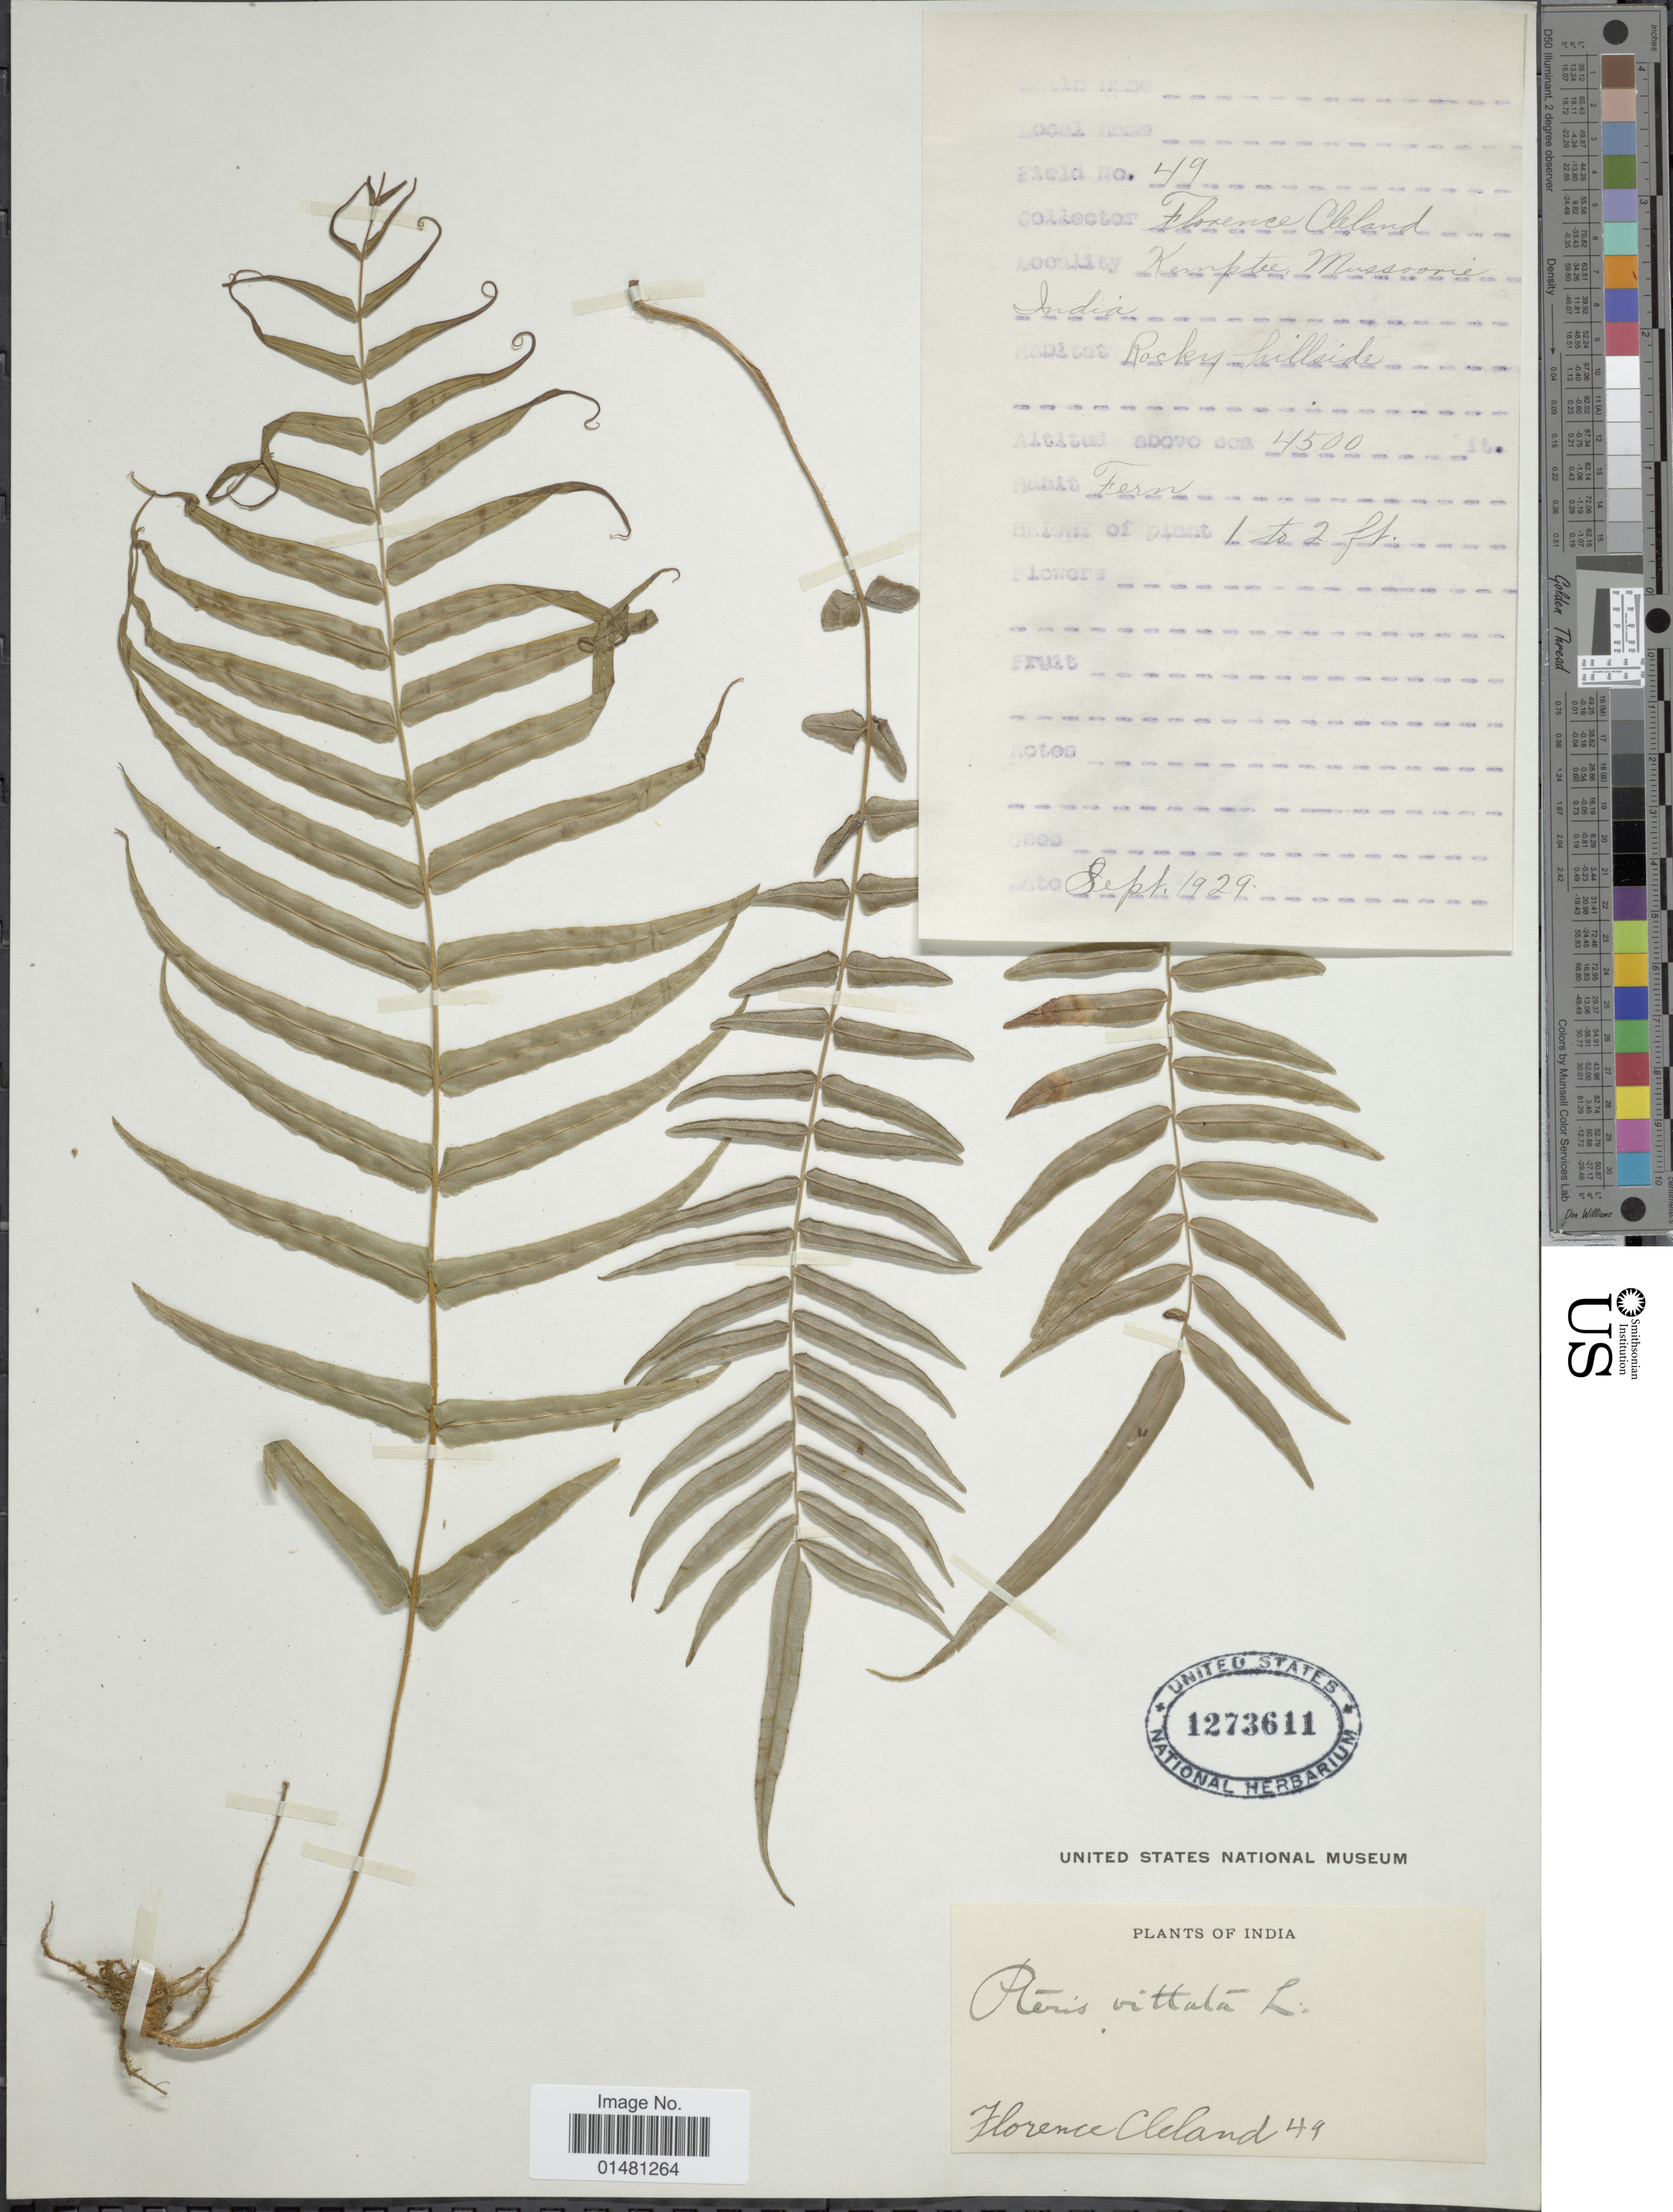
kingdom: Plantae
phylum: Tracheophyta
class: Polypodiopsida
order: Polypodiales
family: Pteridaceae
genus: Pteris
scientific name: Pteris vittata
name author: L.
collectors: F. Cleland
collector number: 49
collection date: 1929-09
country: India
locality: Kemptee Mussoorie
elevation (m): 1372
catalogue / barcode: US 1273611